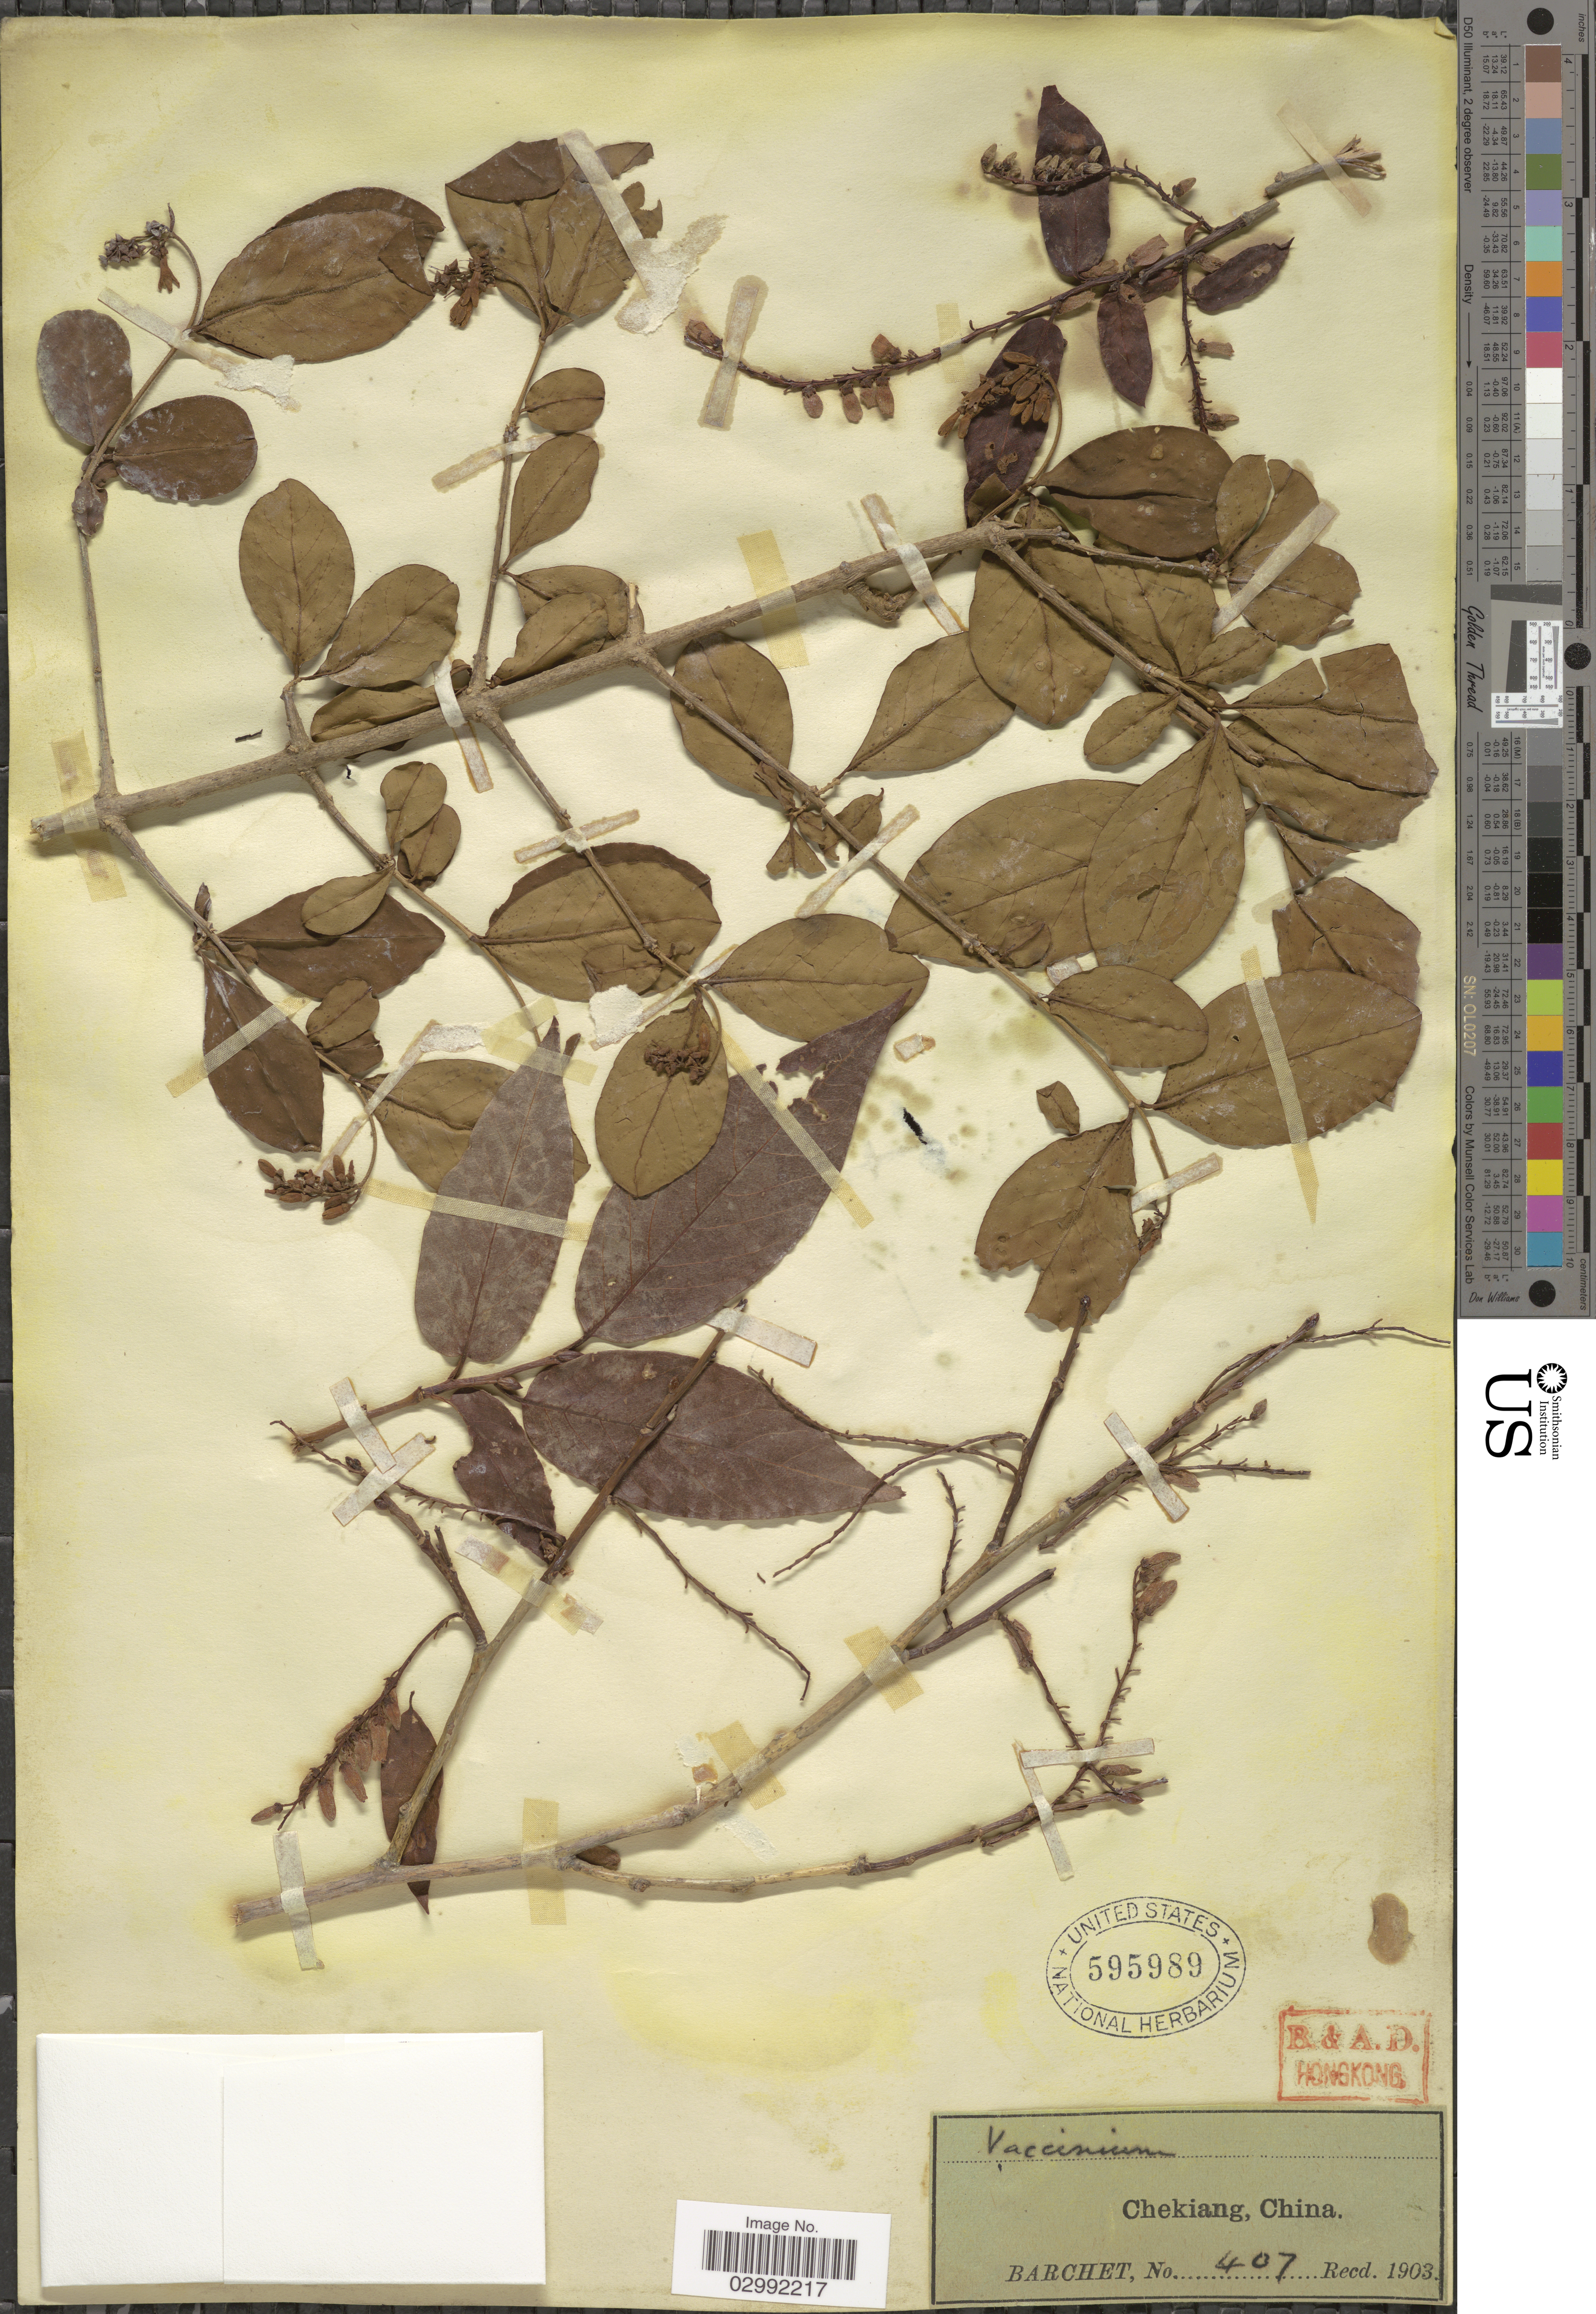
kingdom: Plantae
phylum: Tracheophyta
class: Magnoliopsida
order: Ericales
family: Ericaceae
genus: Vaccinium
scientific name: Vaccinium sprengelii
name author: (G. Don) Sleumer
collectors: Barchet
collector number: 407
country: China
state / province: Zhejiang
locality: Chekiang.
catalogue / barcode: US 595989